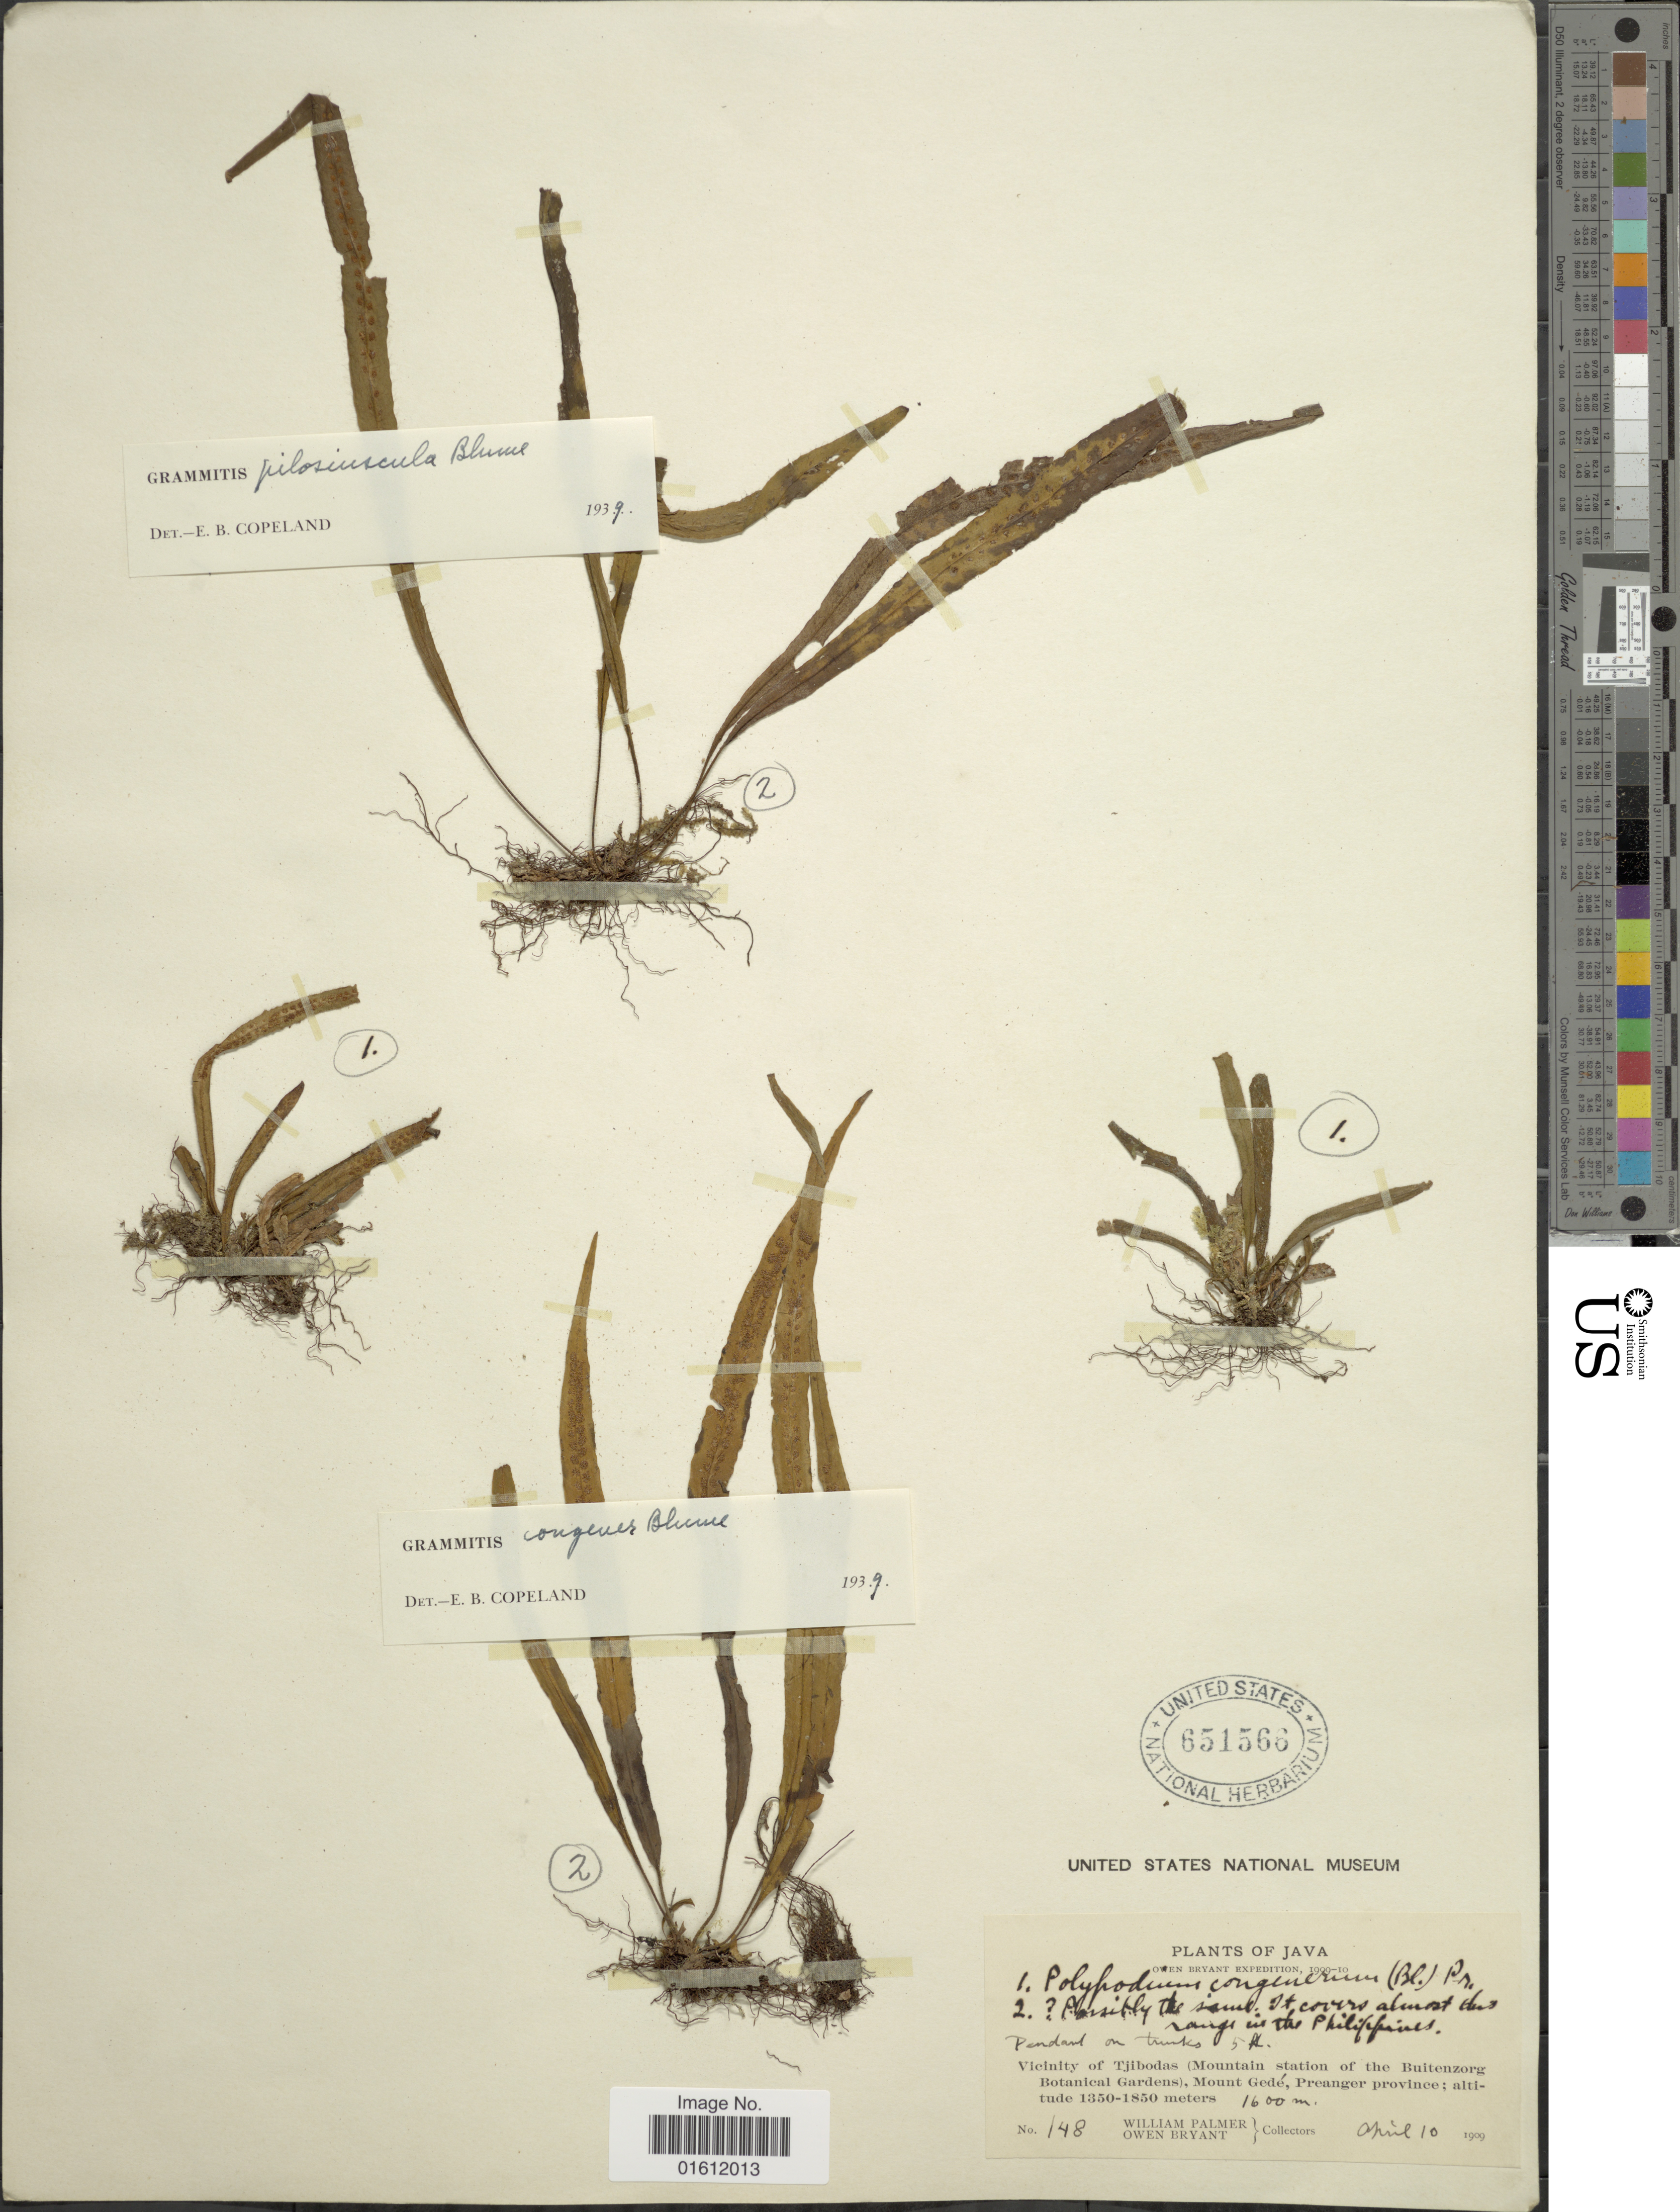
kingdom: Plantae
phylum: Tracheophyta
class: Polypodiopsida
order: Polypodiales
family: Polypodiaceae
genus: Oreogrammitis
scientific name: Oreogrammitis congener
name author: (Blume) Parris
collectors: W. Palmer & O. Bryant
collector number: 148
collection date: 1909-04-10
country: Indonesia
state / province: Java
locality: Vicinity of Tjibodas (Mountain station of the Buitenzorg Botanical Gardens), Mount Gedé, Preanger province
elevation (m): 1600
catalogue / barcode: US 651566